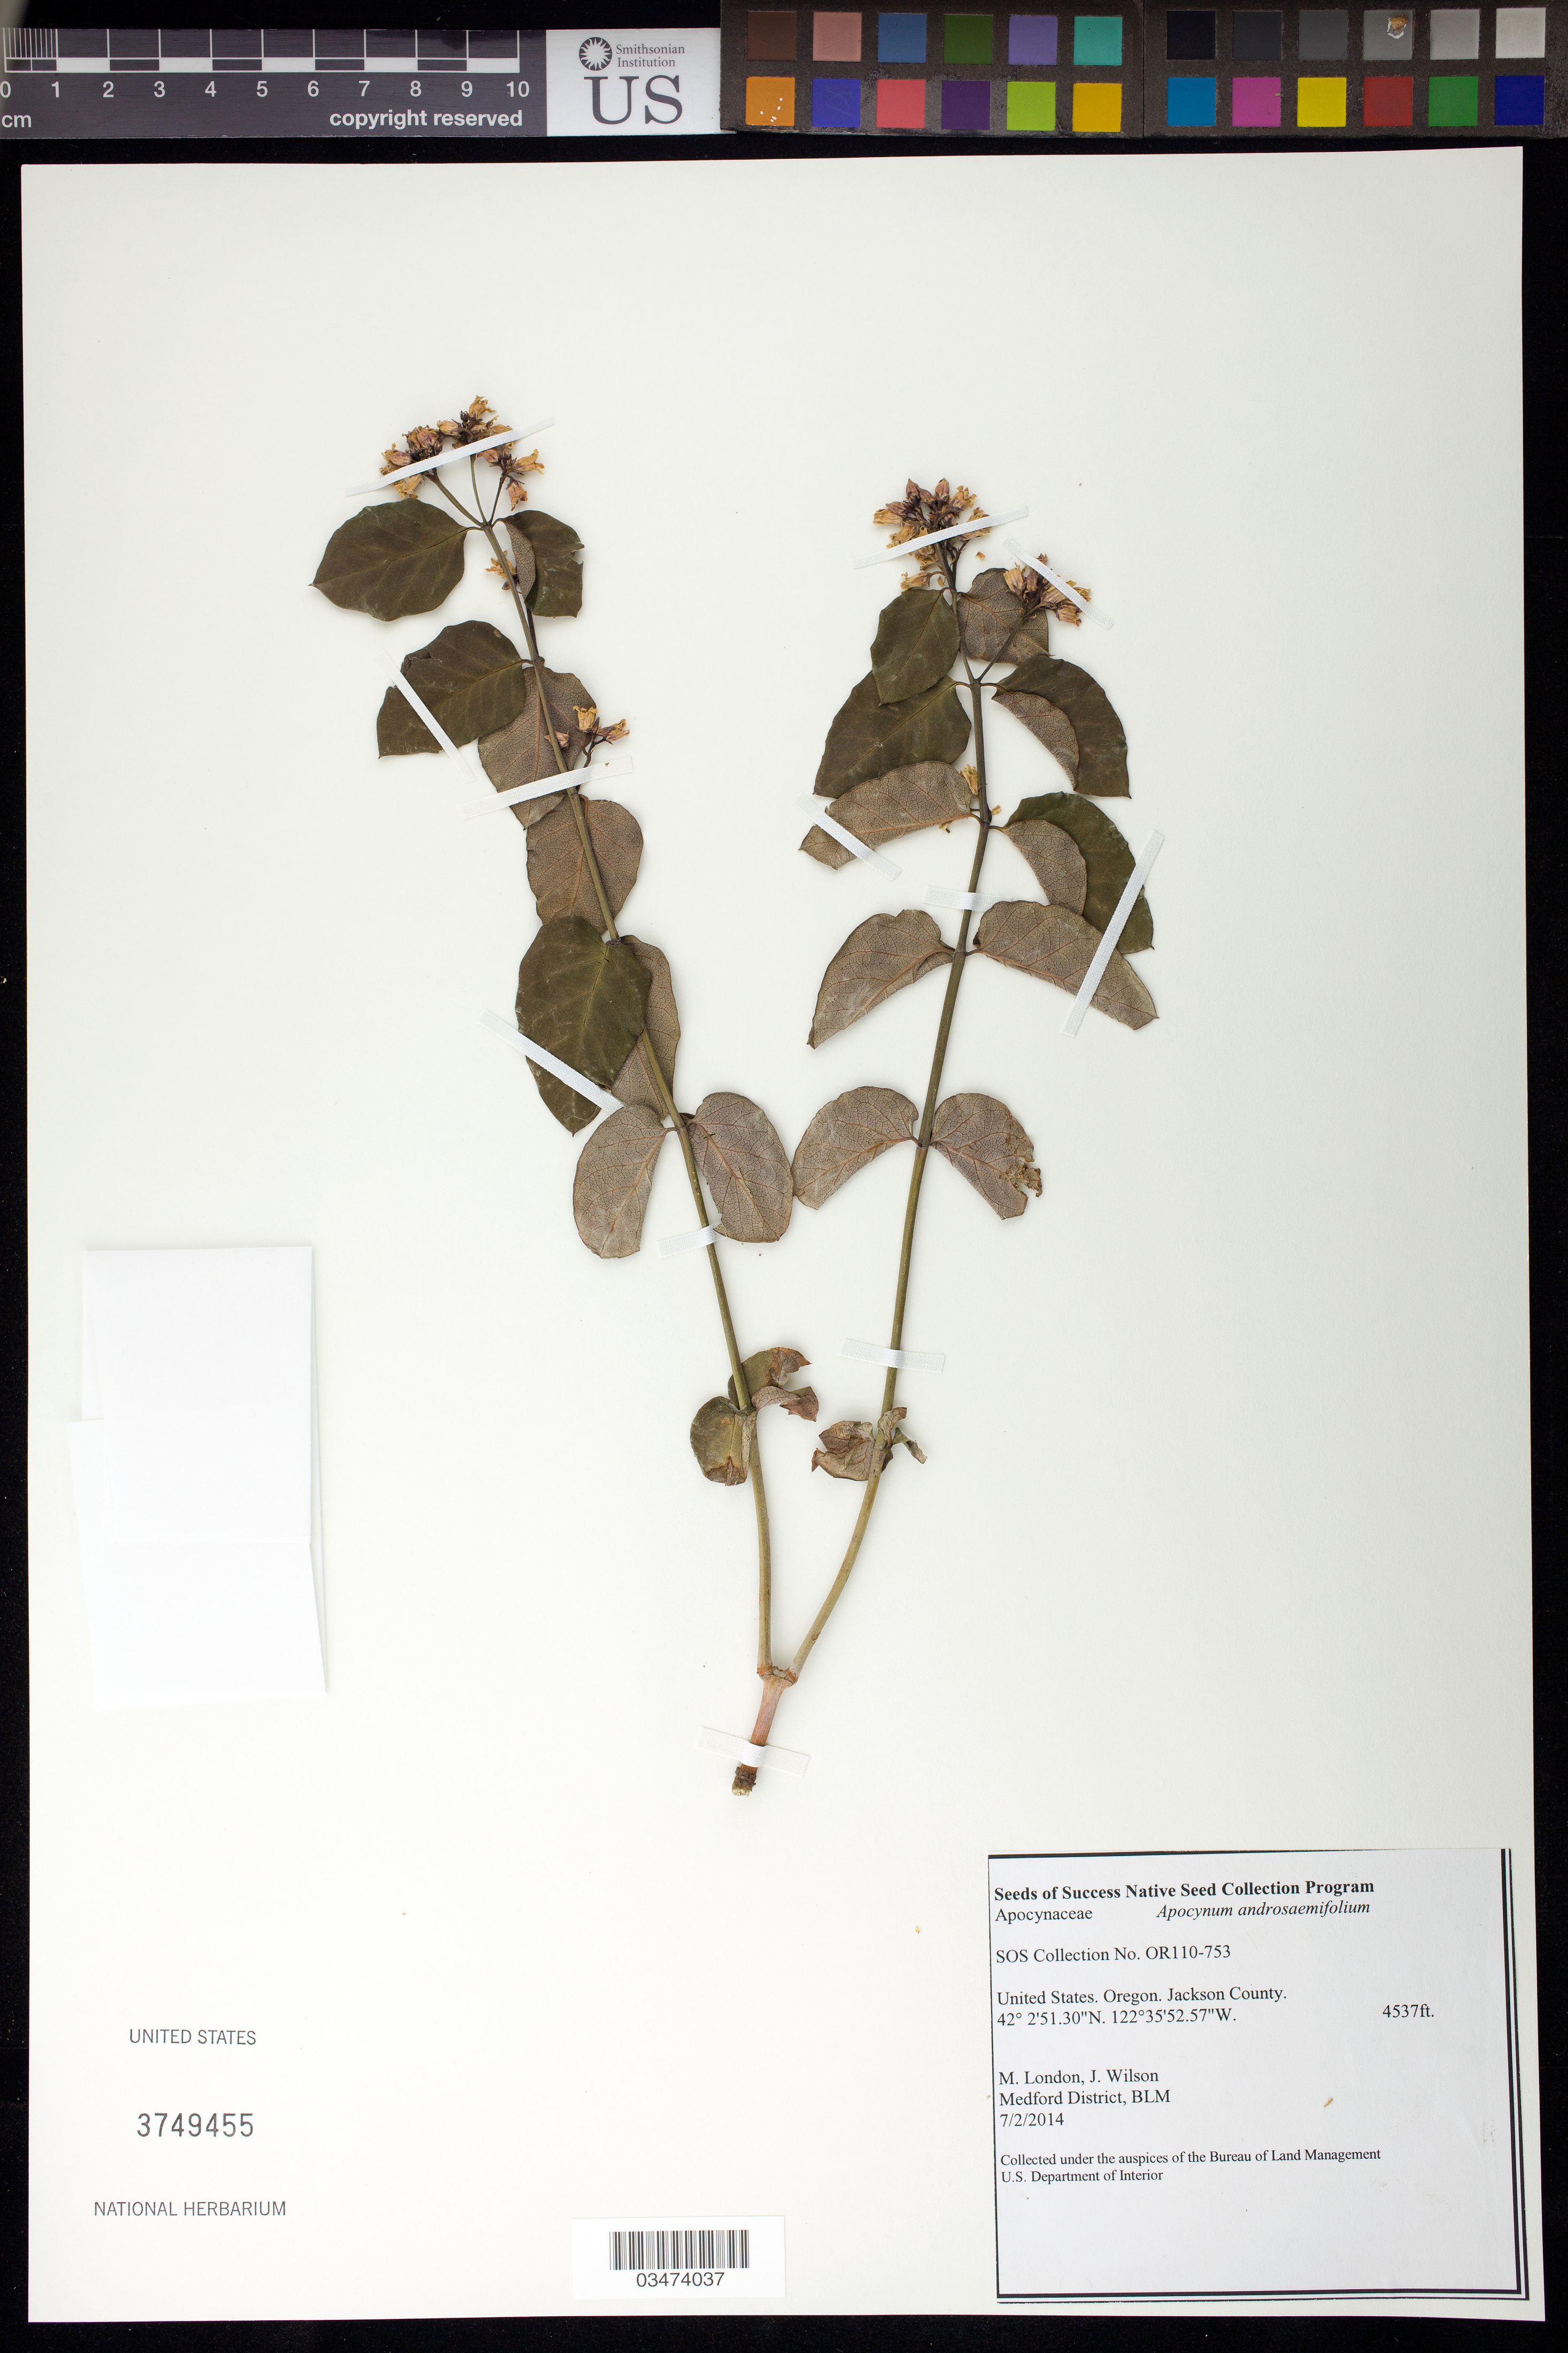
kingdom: Plantae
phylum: Tracheophyta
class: Magnoliopsida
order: Gentianales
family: Apocynaceae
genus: Apocynum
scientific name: Apocynum androsaemifolium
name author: L.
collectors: M. London & J. Wilson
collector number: OR110-753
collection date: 2014-07-02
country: United States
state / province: Oregon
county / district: Jackson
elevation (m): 1383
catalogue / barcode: US 3749455